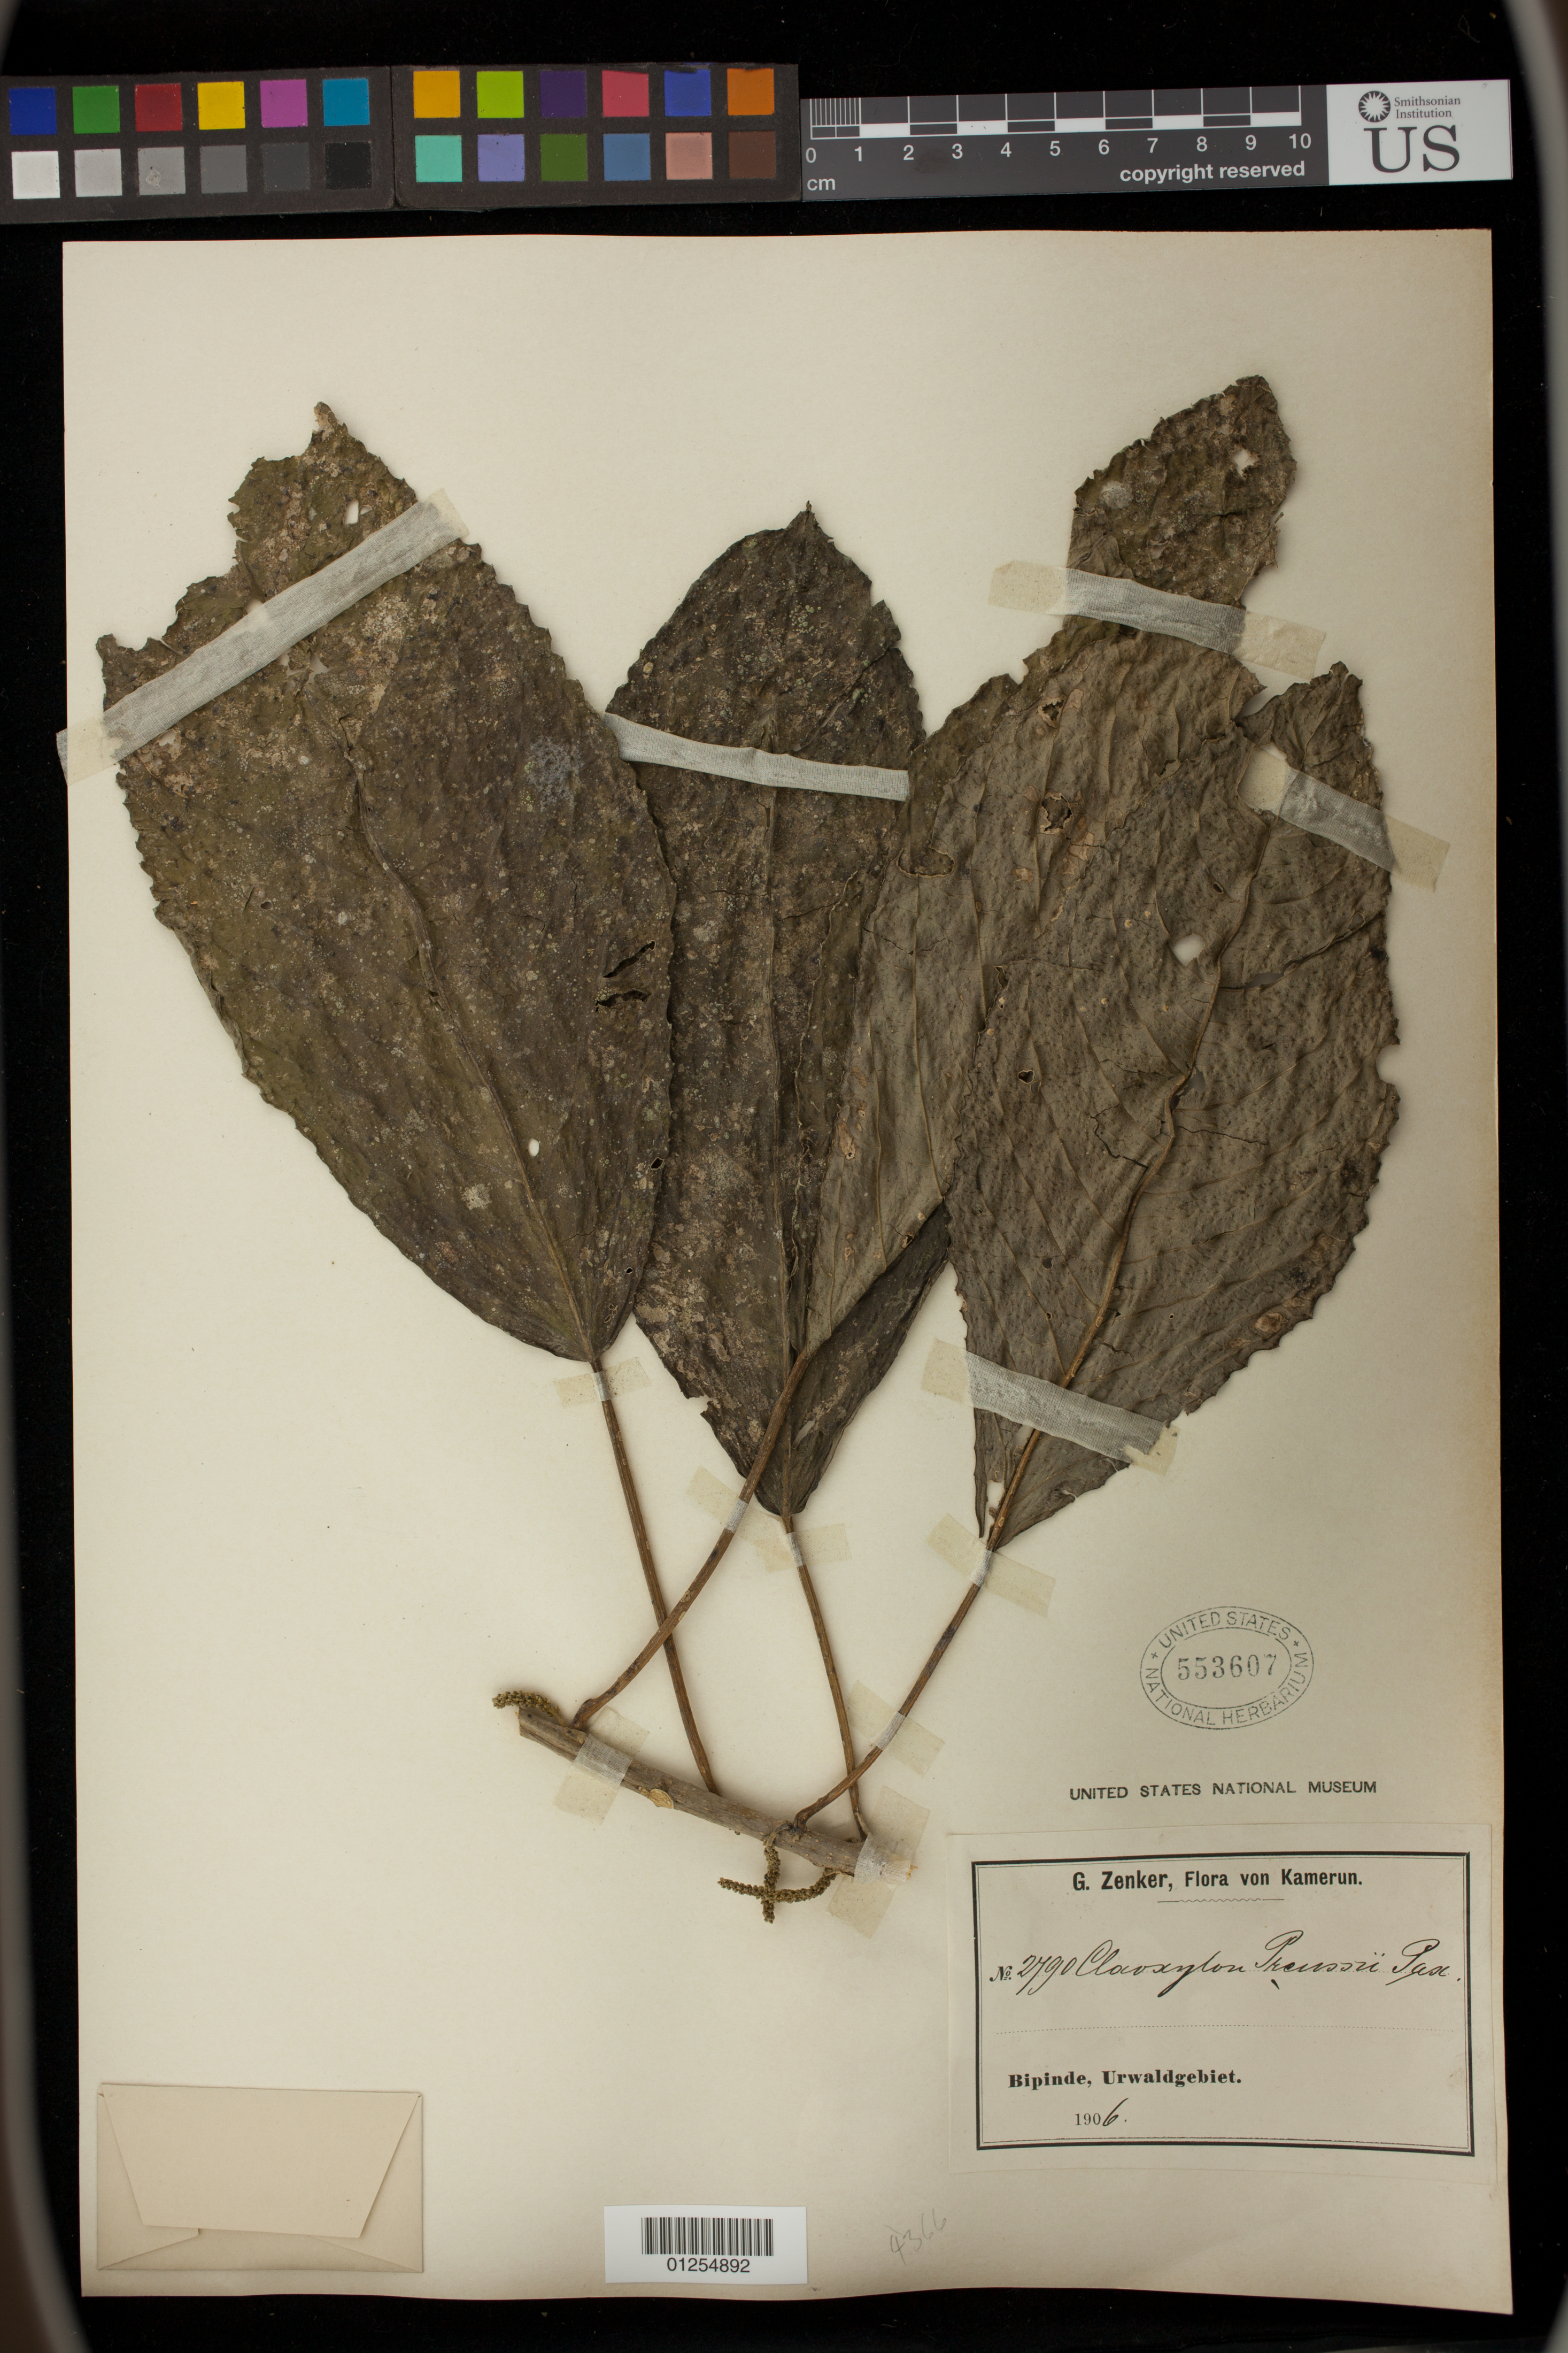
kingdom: Plantae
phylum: Tracheophyta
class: Magnoliopsida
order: Malpighiales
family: Euphorbiaceae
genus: Discoclaoxylon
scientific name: Discoclaoxylon hexandrum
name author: (Müll. Arg.) Pax & K. Hoffm.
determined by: Barberá, P.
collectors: G. A. Zenker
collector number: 2790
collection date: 1906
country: Cameroon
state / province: Sud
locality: Bipinde, Urwaldgebiet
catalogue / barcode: US 553607